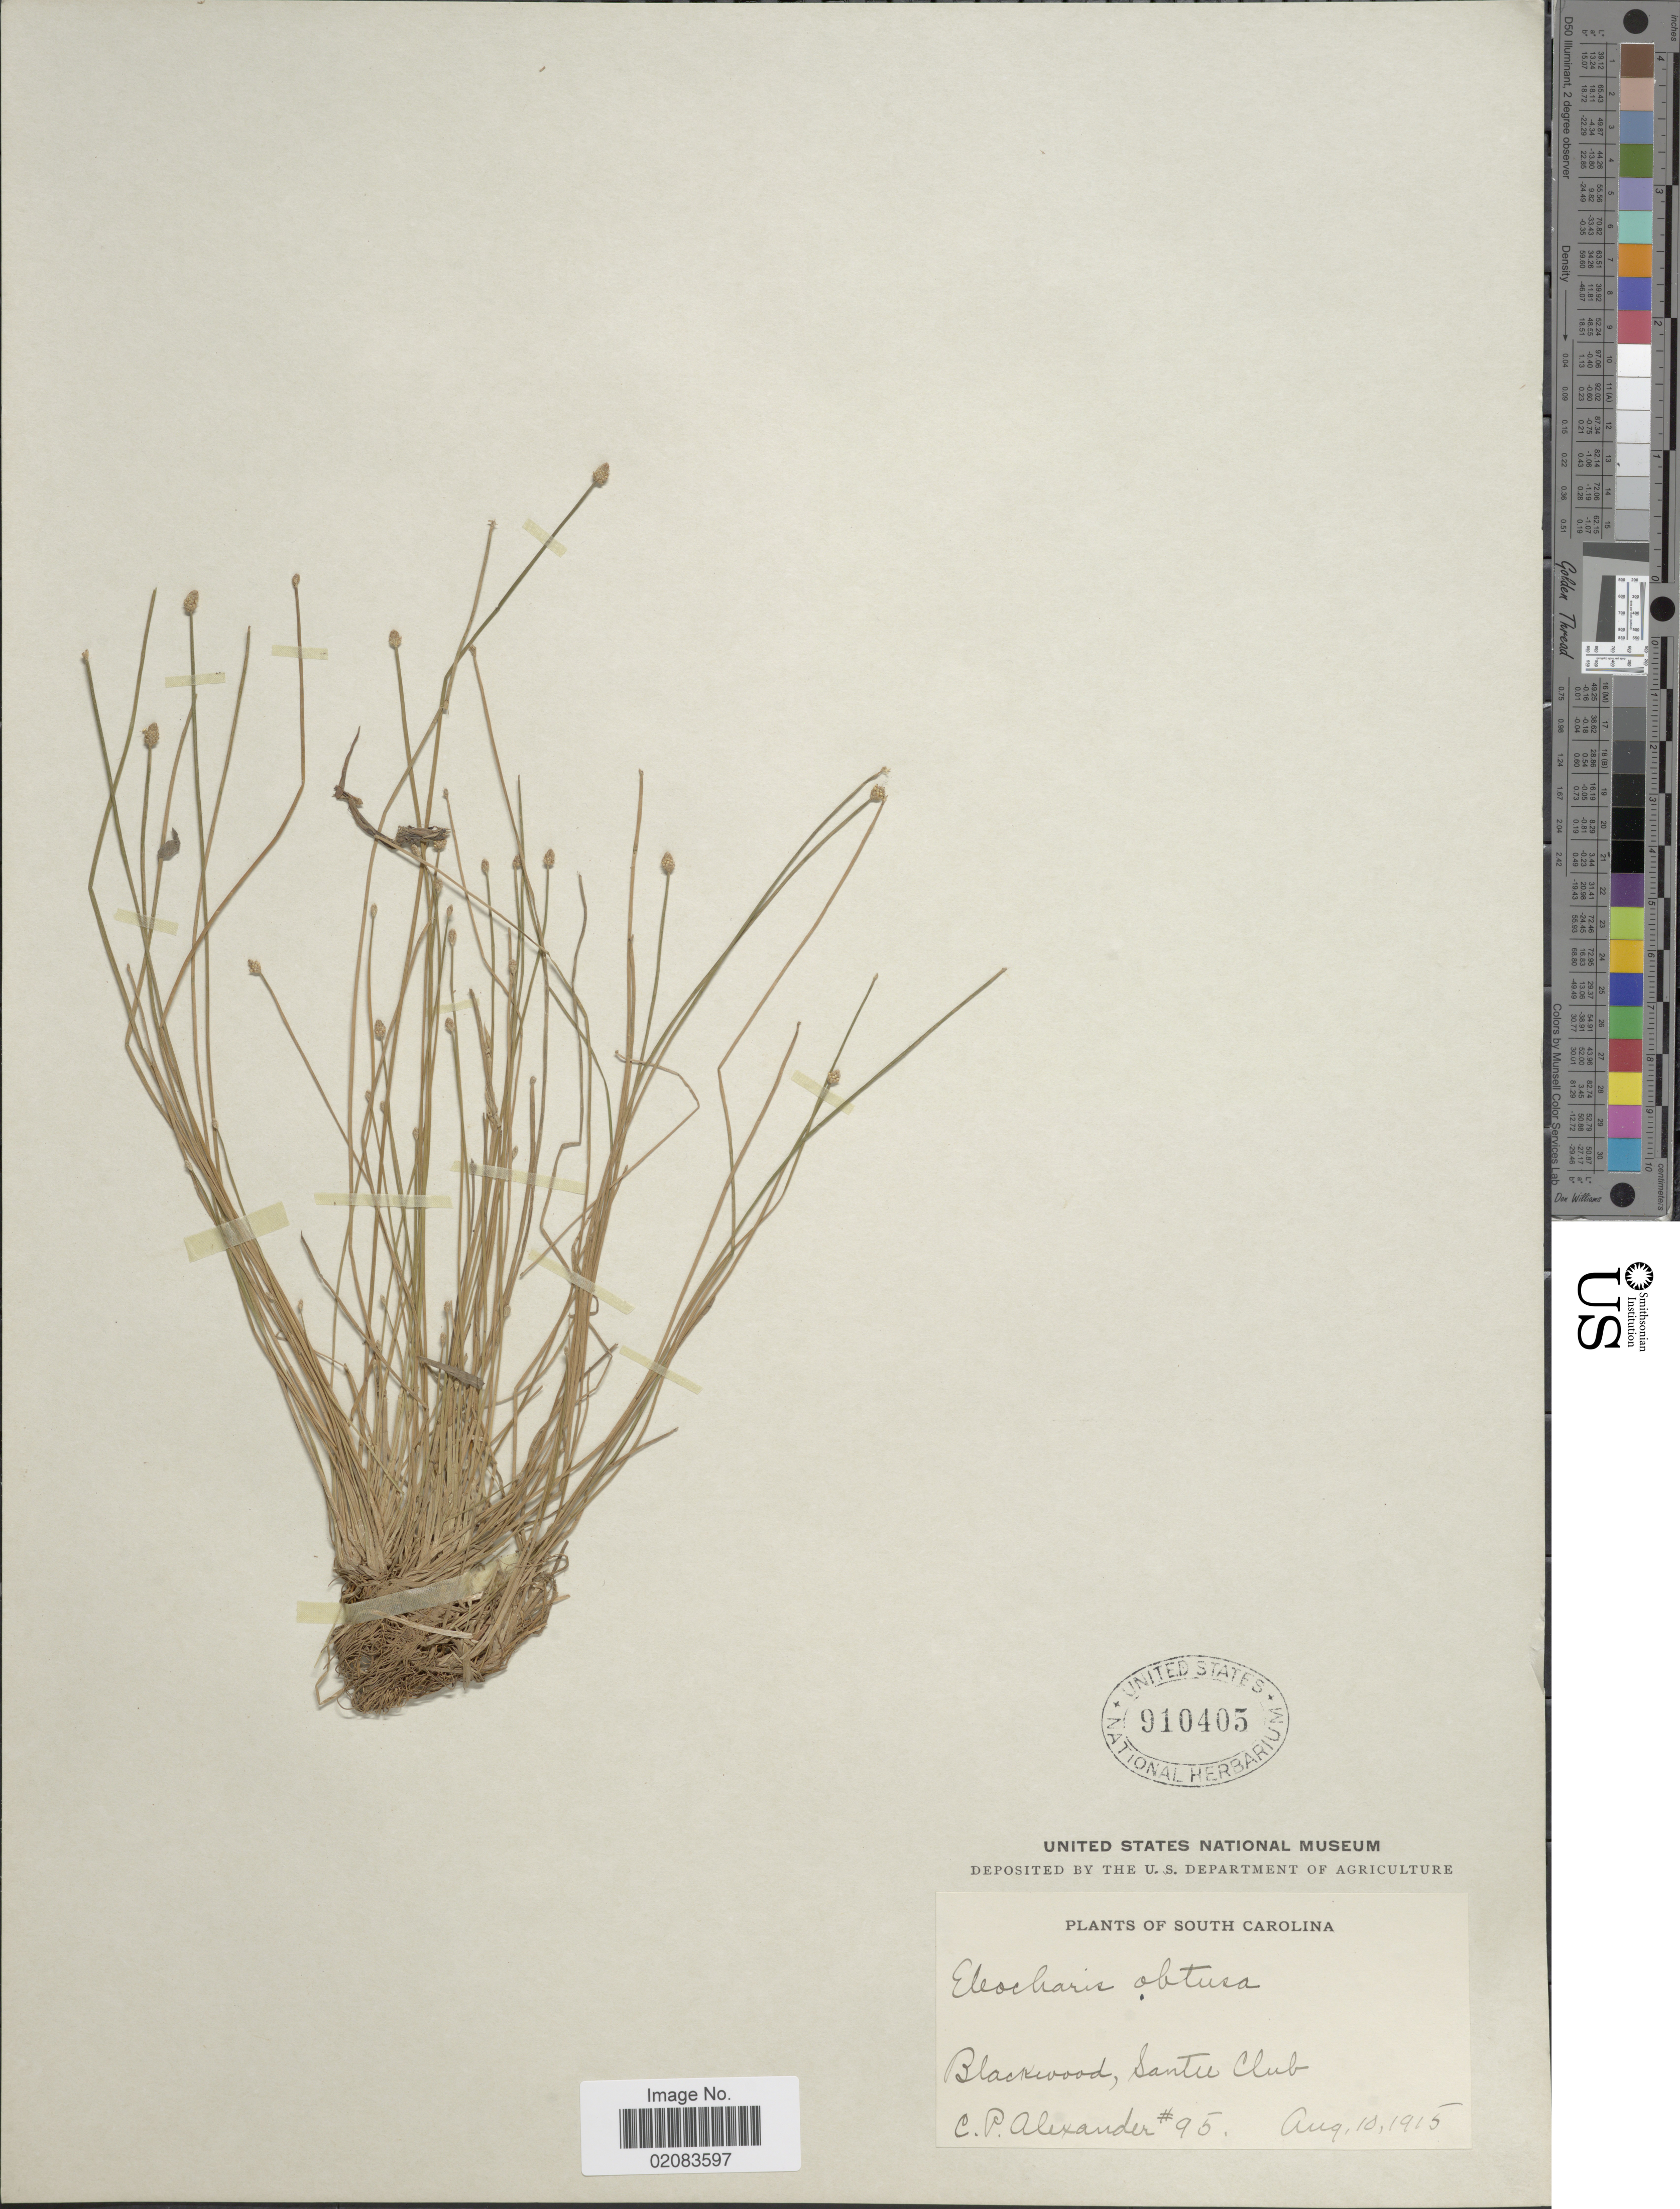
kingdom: Plantae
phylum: Tracheophyta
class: Liliopsida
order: Poales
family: Cyperaceae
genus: Eleocharis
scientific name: Eleocharis obtusa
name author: (Willd.) Schult.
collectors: C. P. Alexander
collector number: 965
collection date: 1915-08-10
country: United States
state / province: South Carolina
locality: Blackwood, Santee Club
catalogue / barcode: US 910405